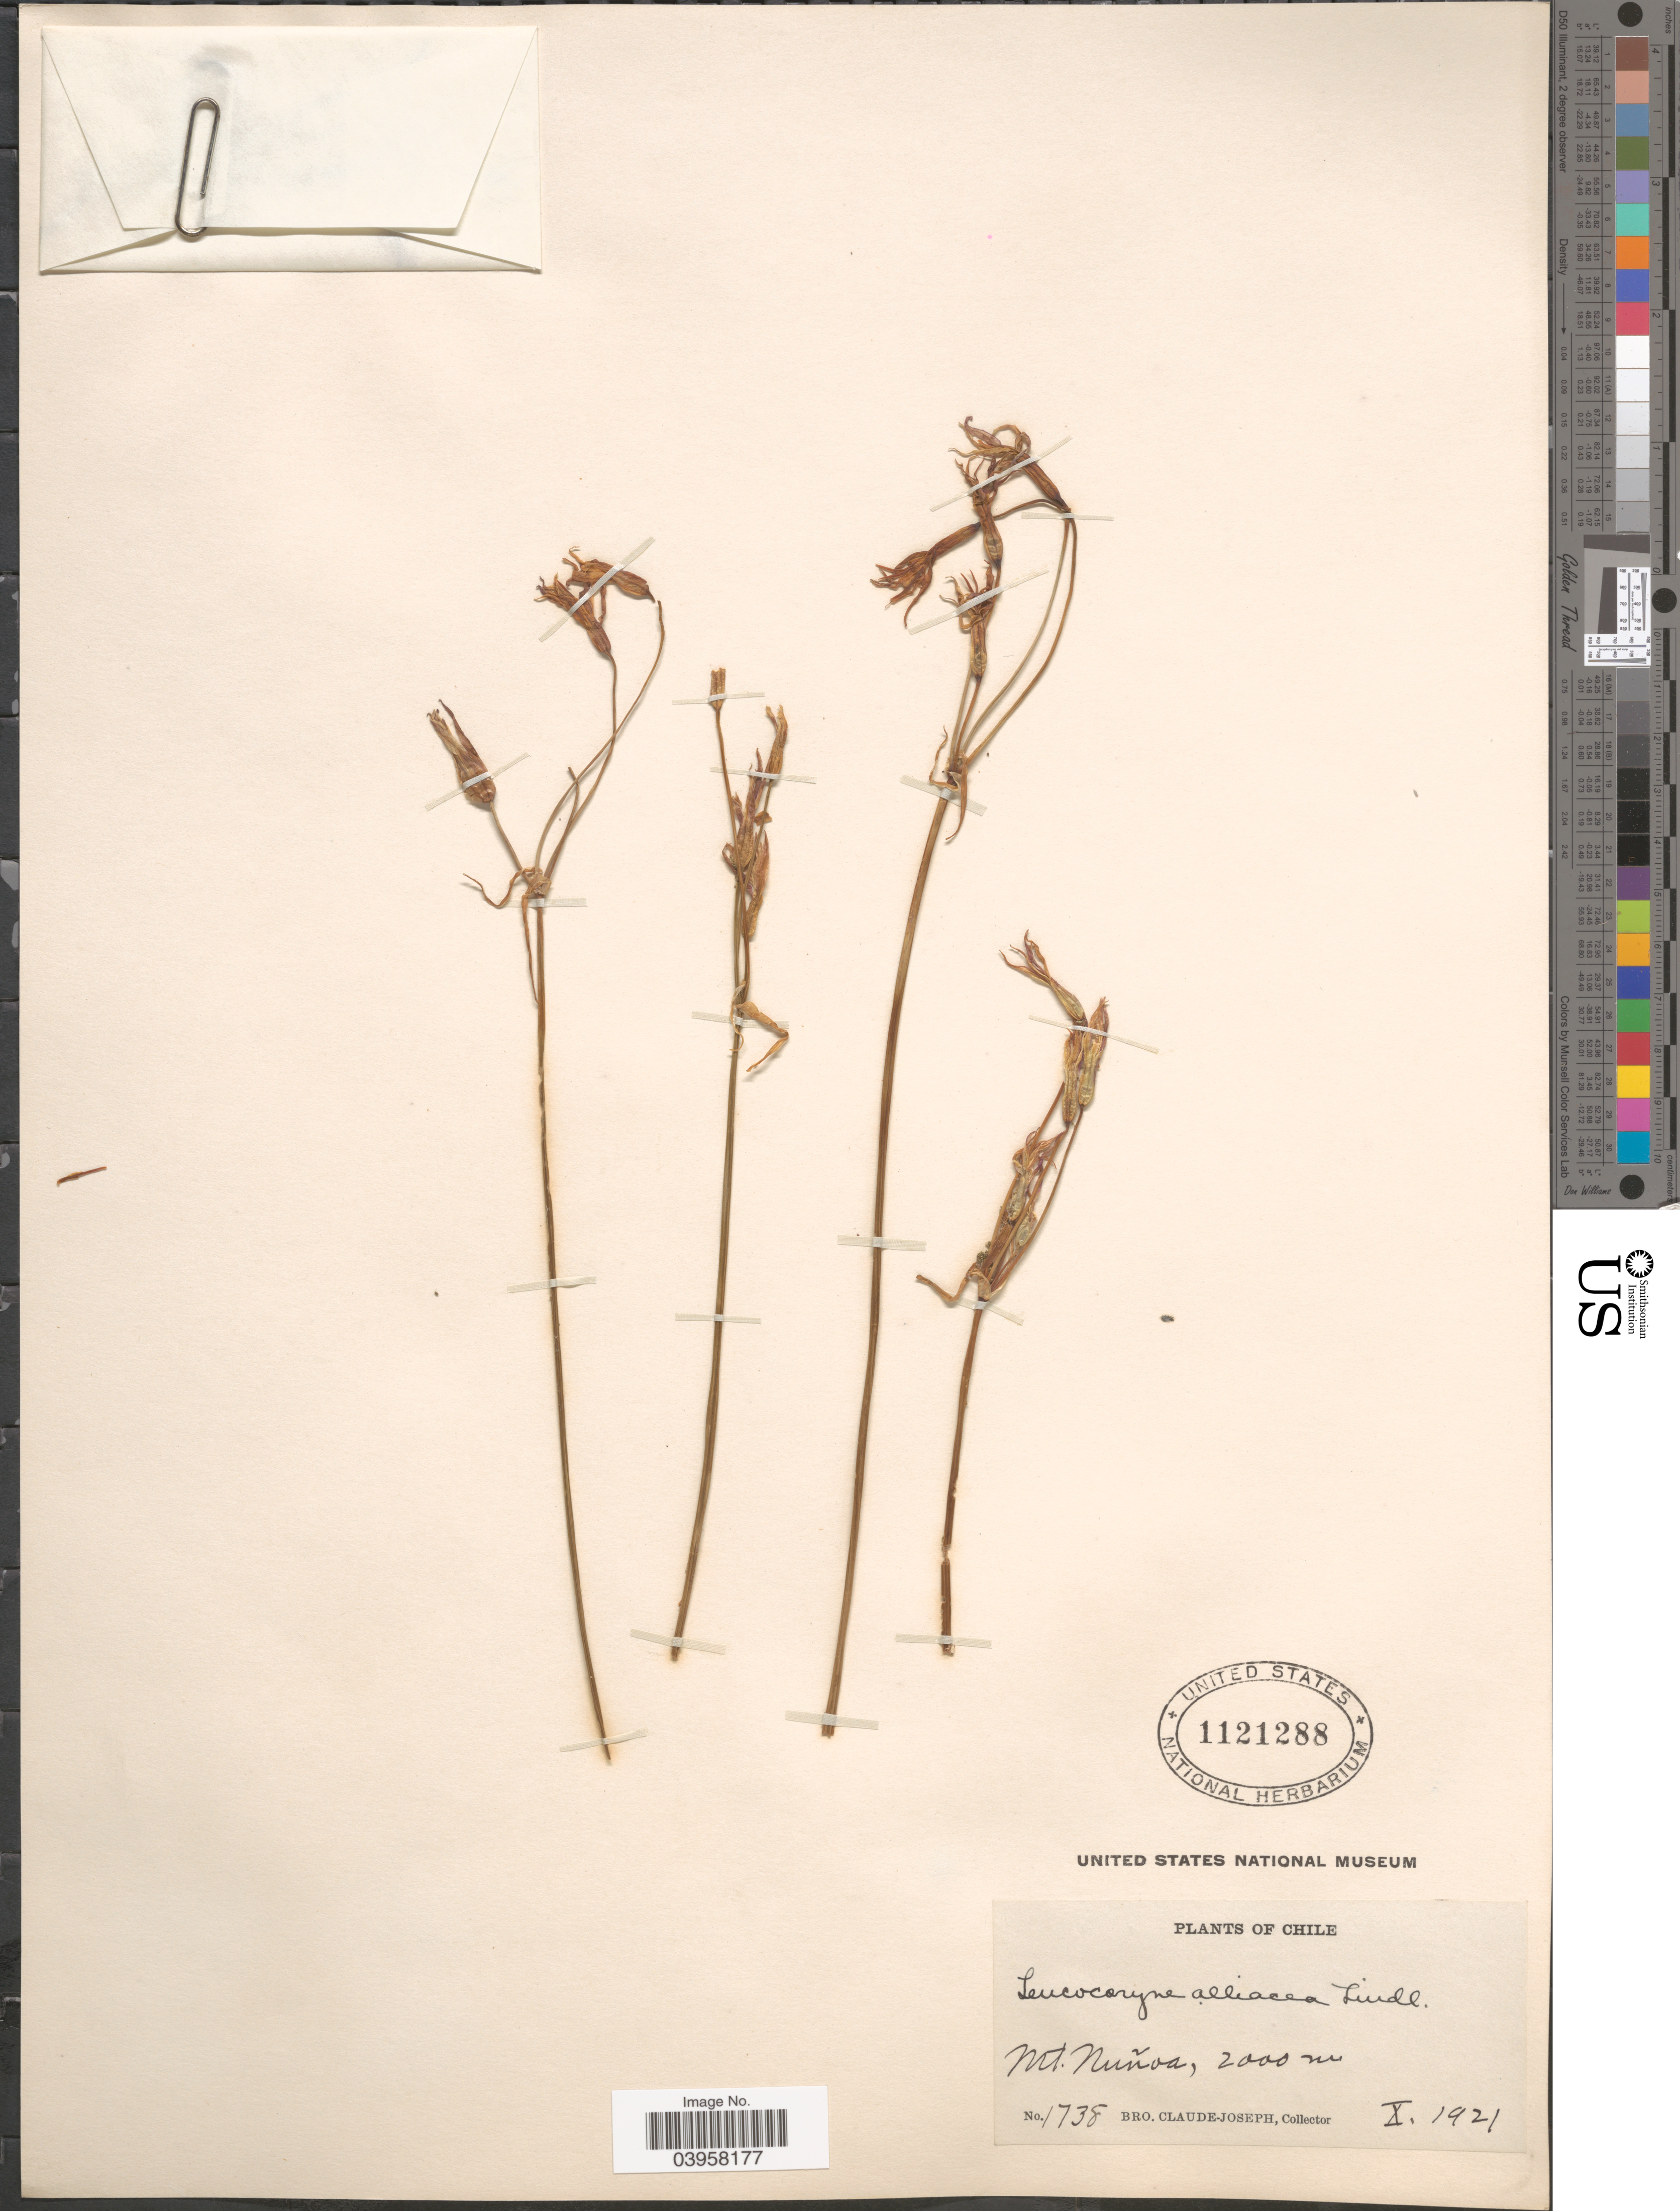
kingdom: Plantae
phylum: Tracheophyta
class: Liliopsida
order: Asparagales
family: Amaryllidaceae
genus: Leucocoryne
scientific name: Leucocoryne alliacea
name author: Lindl.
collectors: Bro. Claude-Joseph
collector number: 1738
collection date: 1921-10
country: Chile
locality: Mt. Nuñoa.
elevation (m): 2000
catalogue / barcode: US 1121288